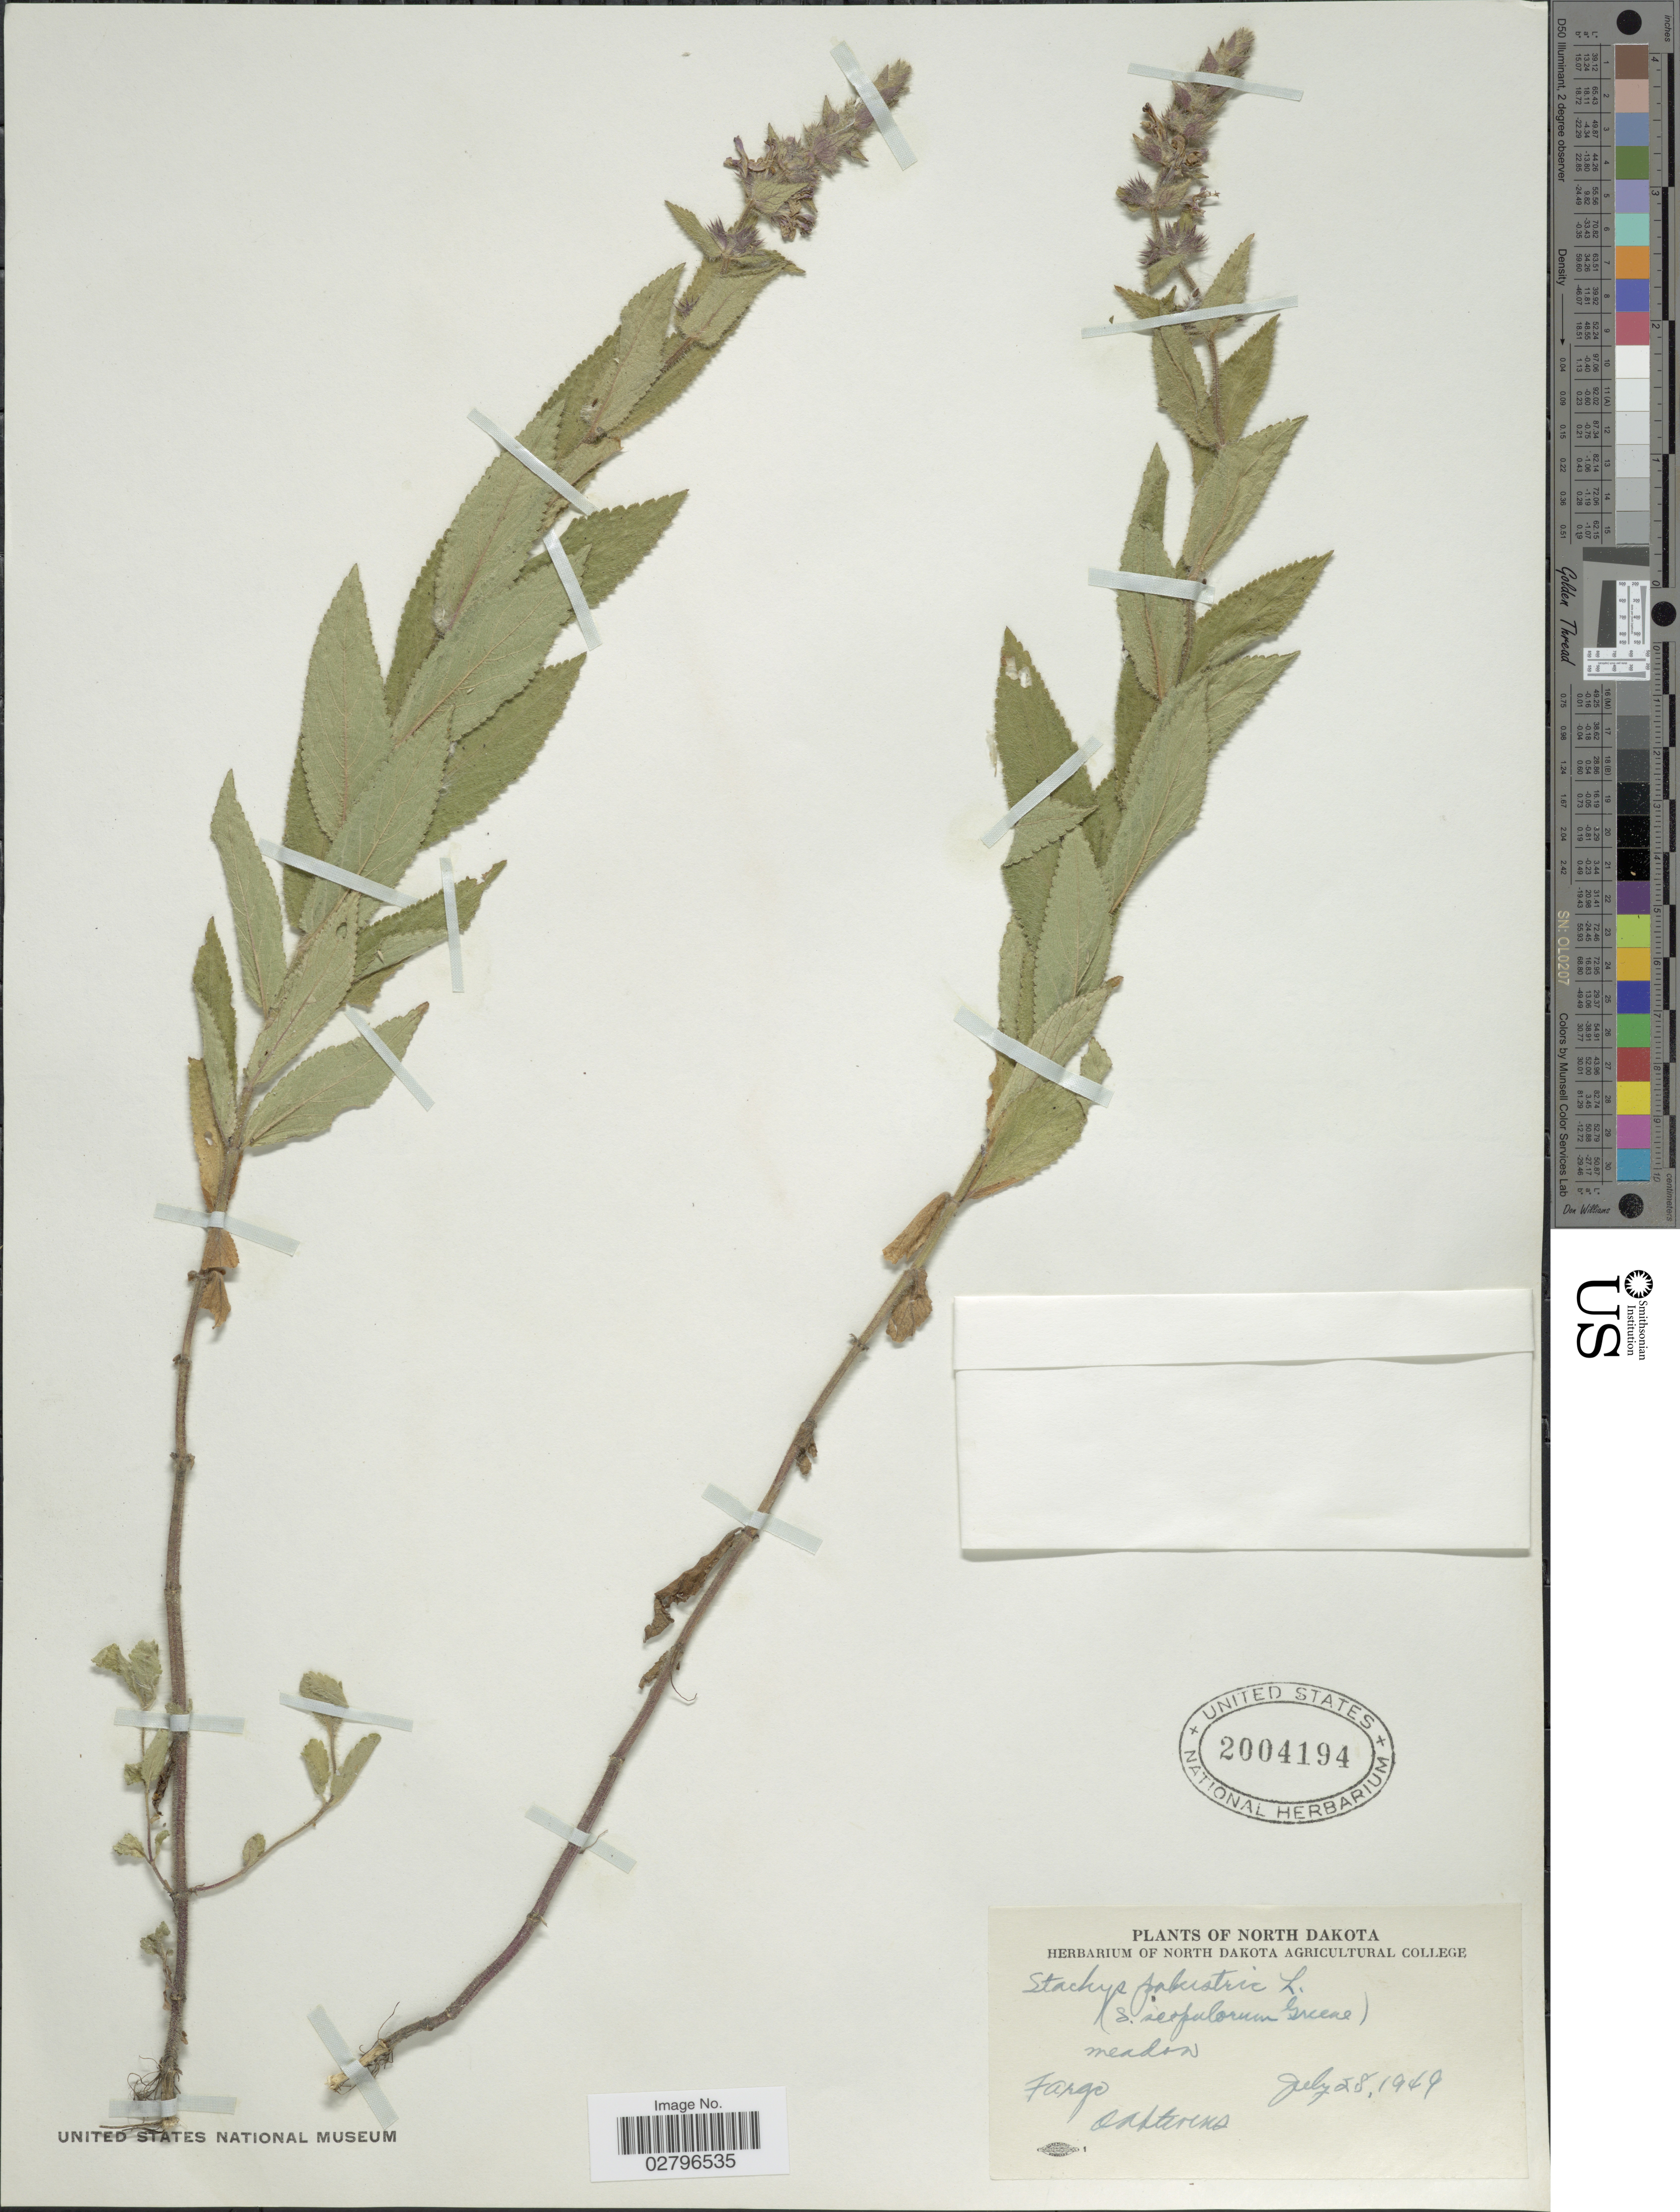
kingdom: Plantae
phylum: Tracheophyta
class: Magnoliopsida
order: Lamiales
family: Lamiaceae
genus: Stachys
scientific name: Stachys palustris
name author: L.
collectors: O. A. Stevens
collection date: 1949-07-28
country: United States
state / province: North Dakota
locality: Fargo.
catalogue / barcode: US 2004194